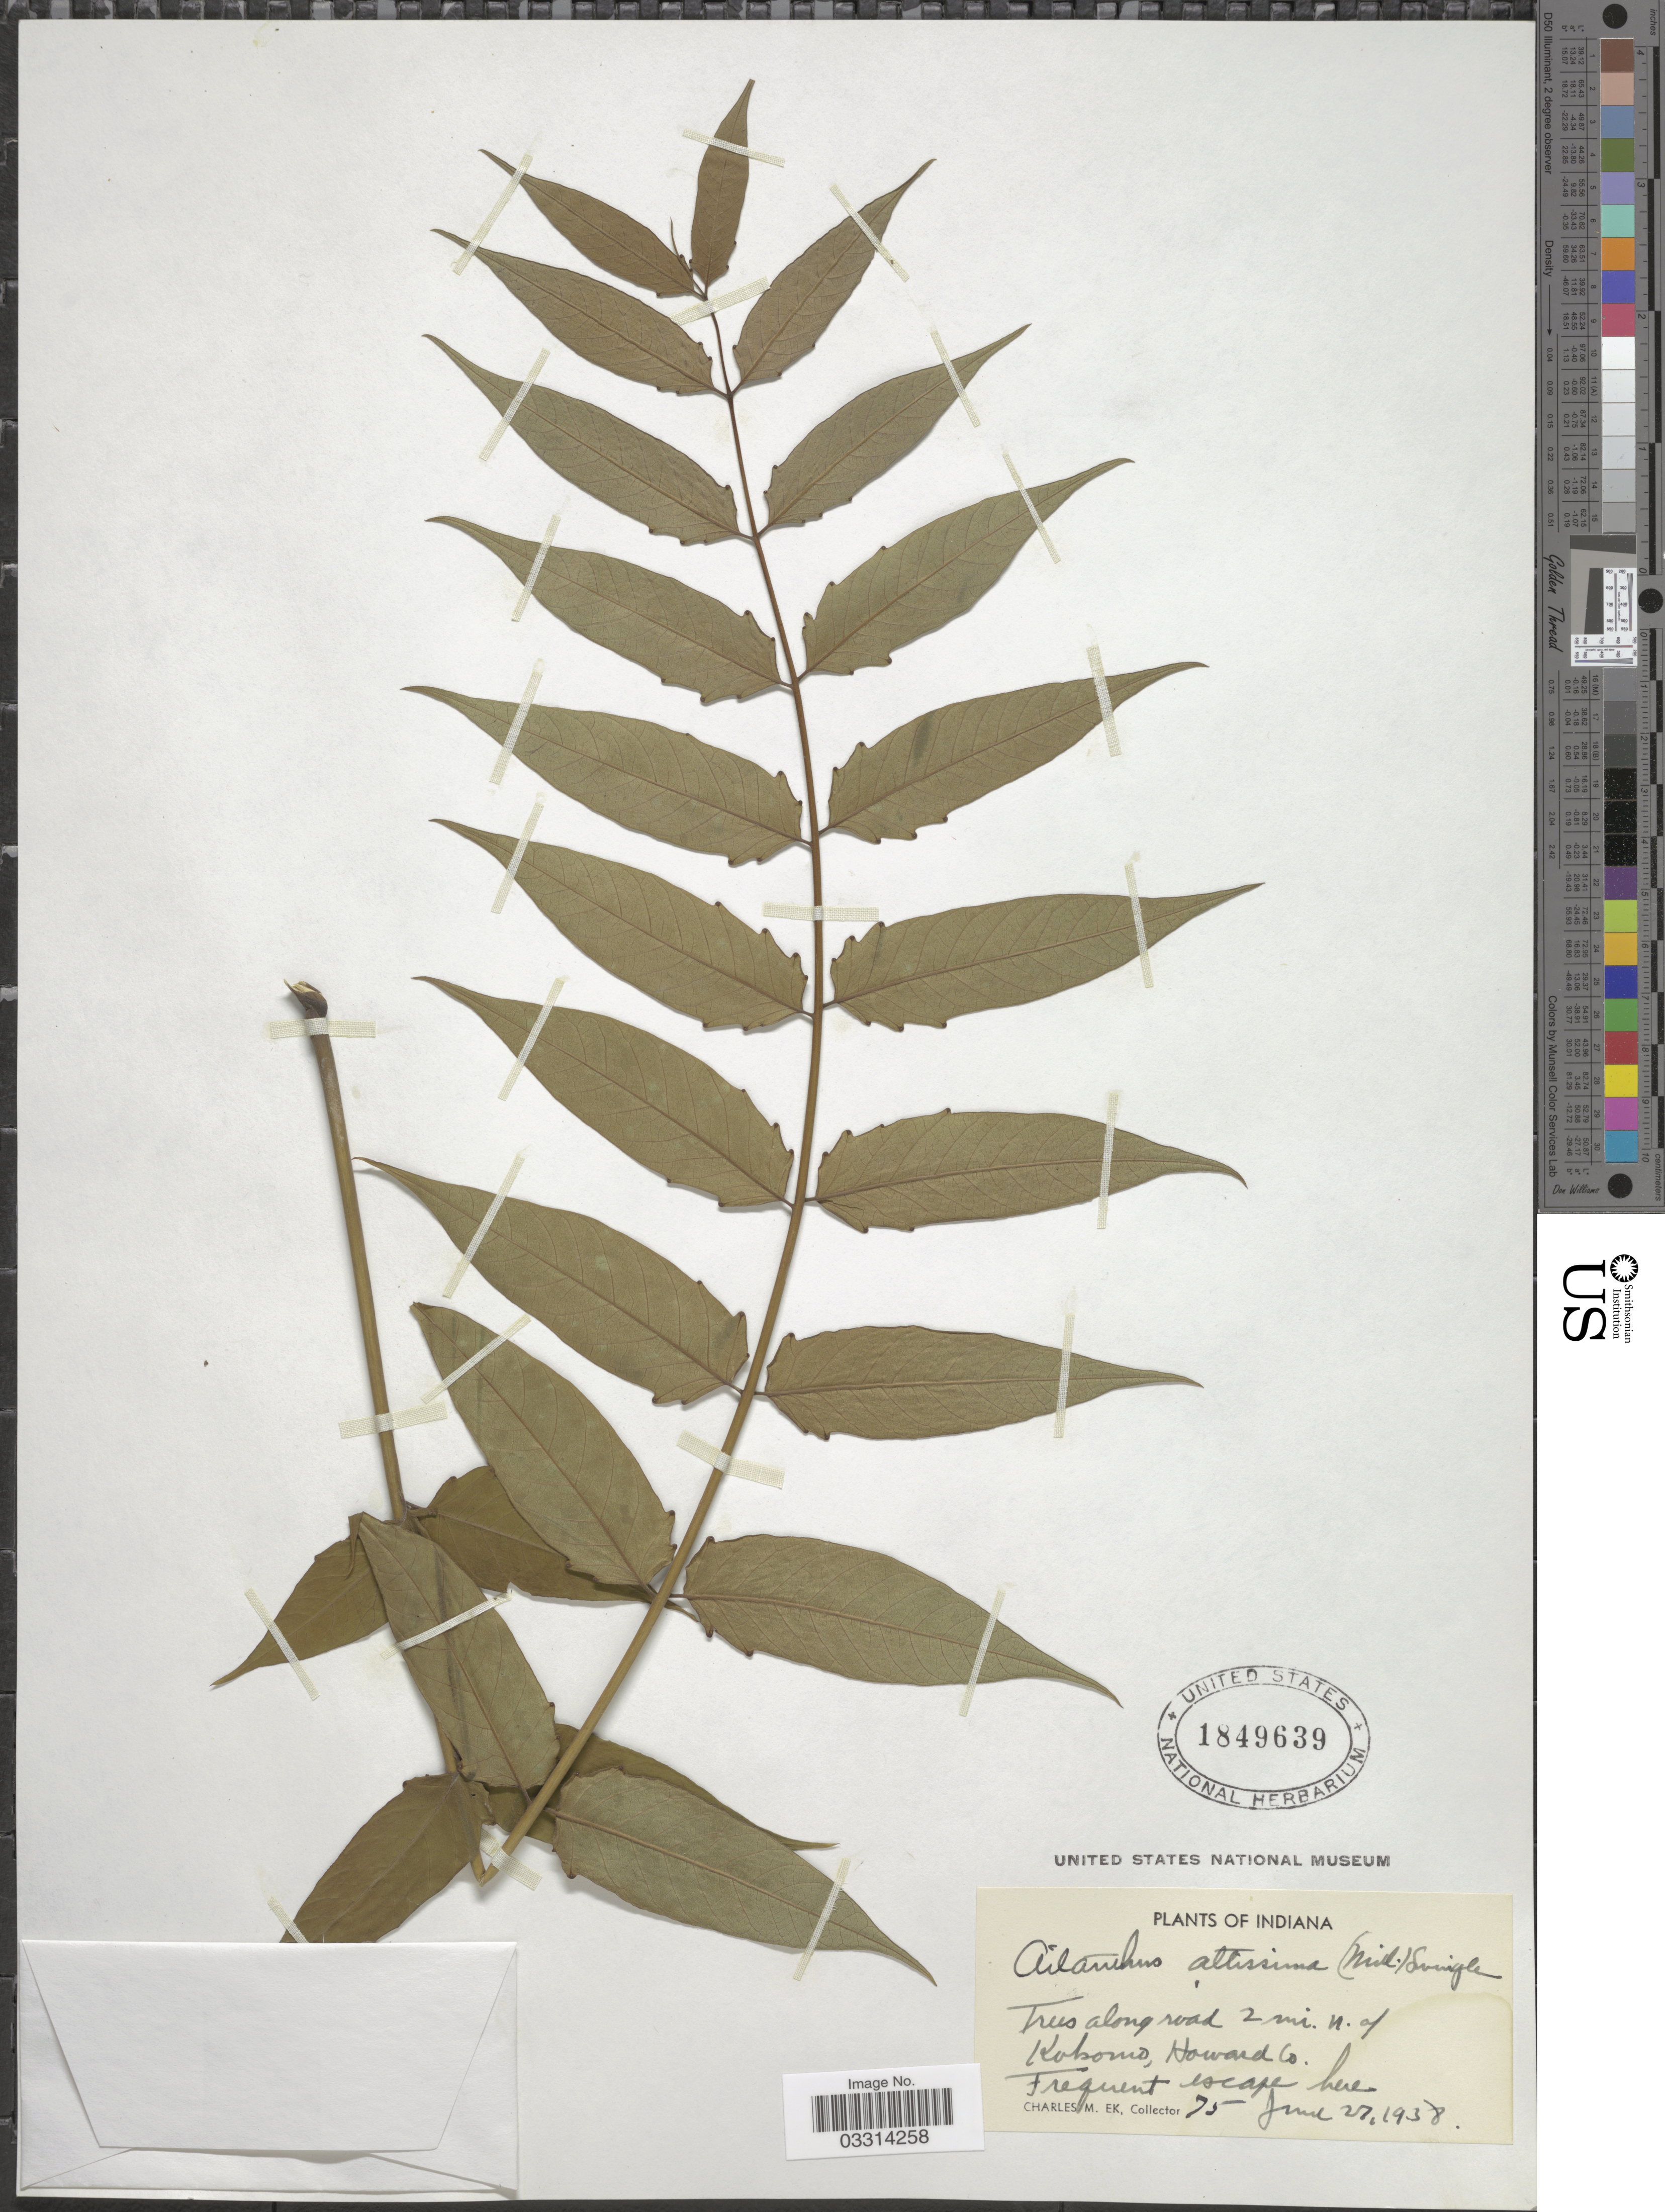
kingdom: Plantae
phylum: Tracheophyta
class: Magnoliopsida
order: Sapindales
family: Simaroubaceae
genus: Ailanthus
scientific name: Ailanthus altissima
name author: (Mill.) Swingle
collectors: C. Ek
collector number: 75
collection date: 1938-06-27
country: United States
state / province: Indiana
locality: Trees along road 2 mi. N. of Kokomo, Howard Co.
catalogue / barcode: US 1849639